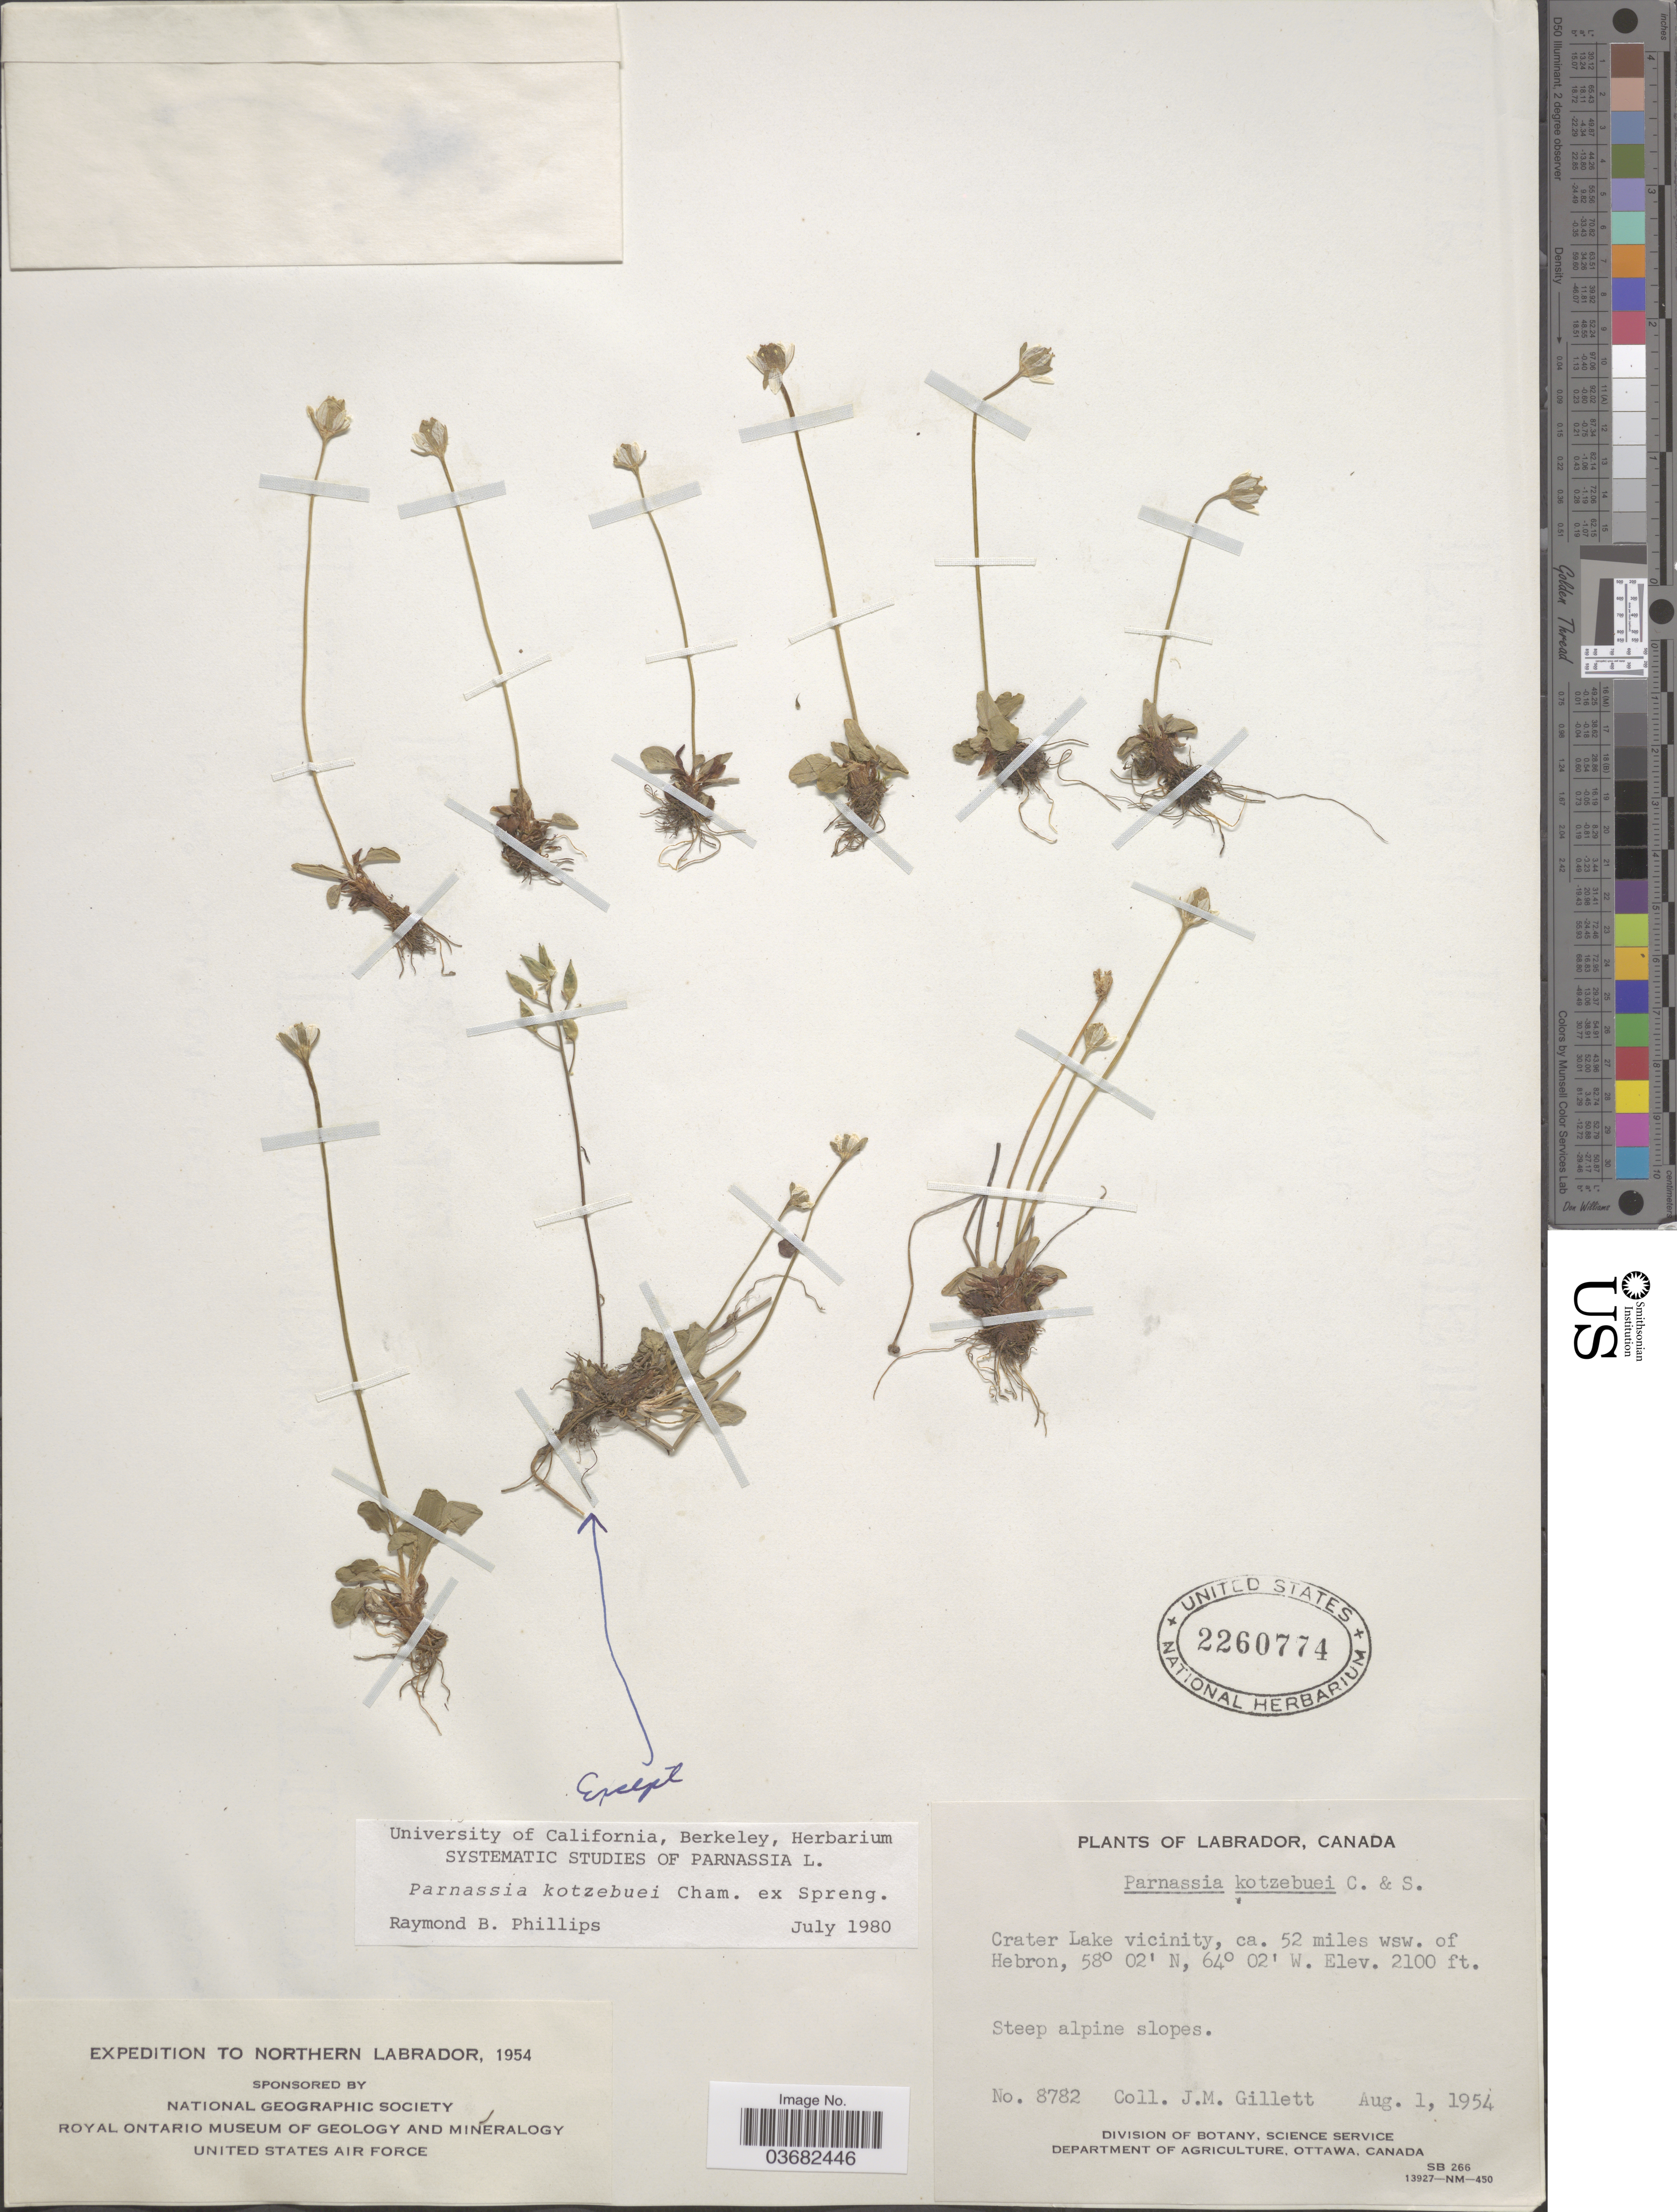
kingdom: Plantae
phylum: Tracheophyta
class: Magnoliopsida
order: Celastrales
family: Parnassiaceae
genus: Parnassia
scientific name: Parnassia kotzebuei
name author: Cham. ex Spreng.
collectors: J. M. Gillett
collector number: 8782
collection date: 1954-08-01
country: Canada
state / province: Newfoundland and Labrador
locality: Labrador. Crater Lake vicinity, ca. 52 miles wsw. of Hebron. Expedition to Northern Labrador, 1954.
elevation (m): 640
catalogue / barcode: US 2260774